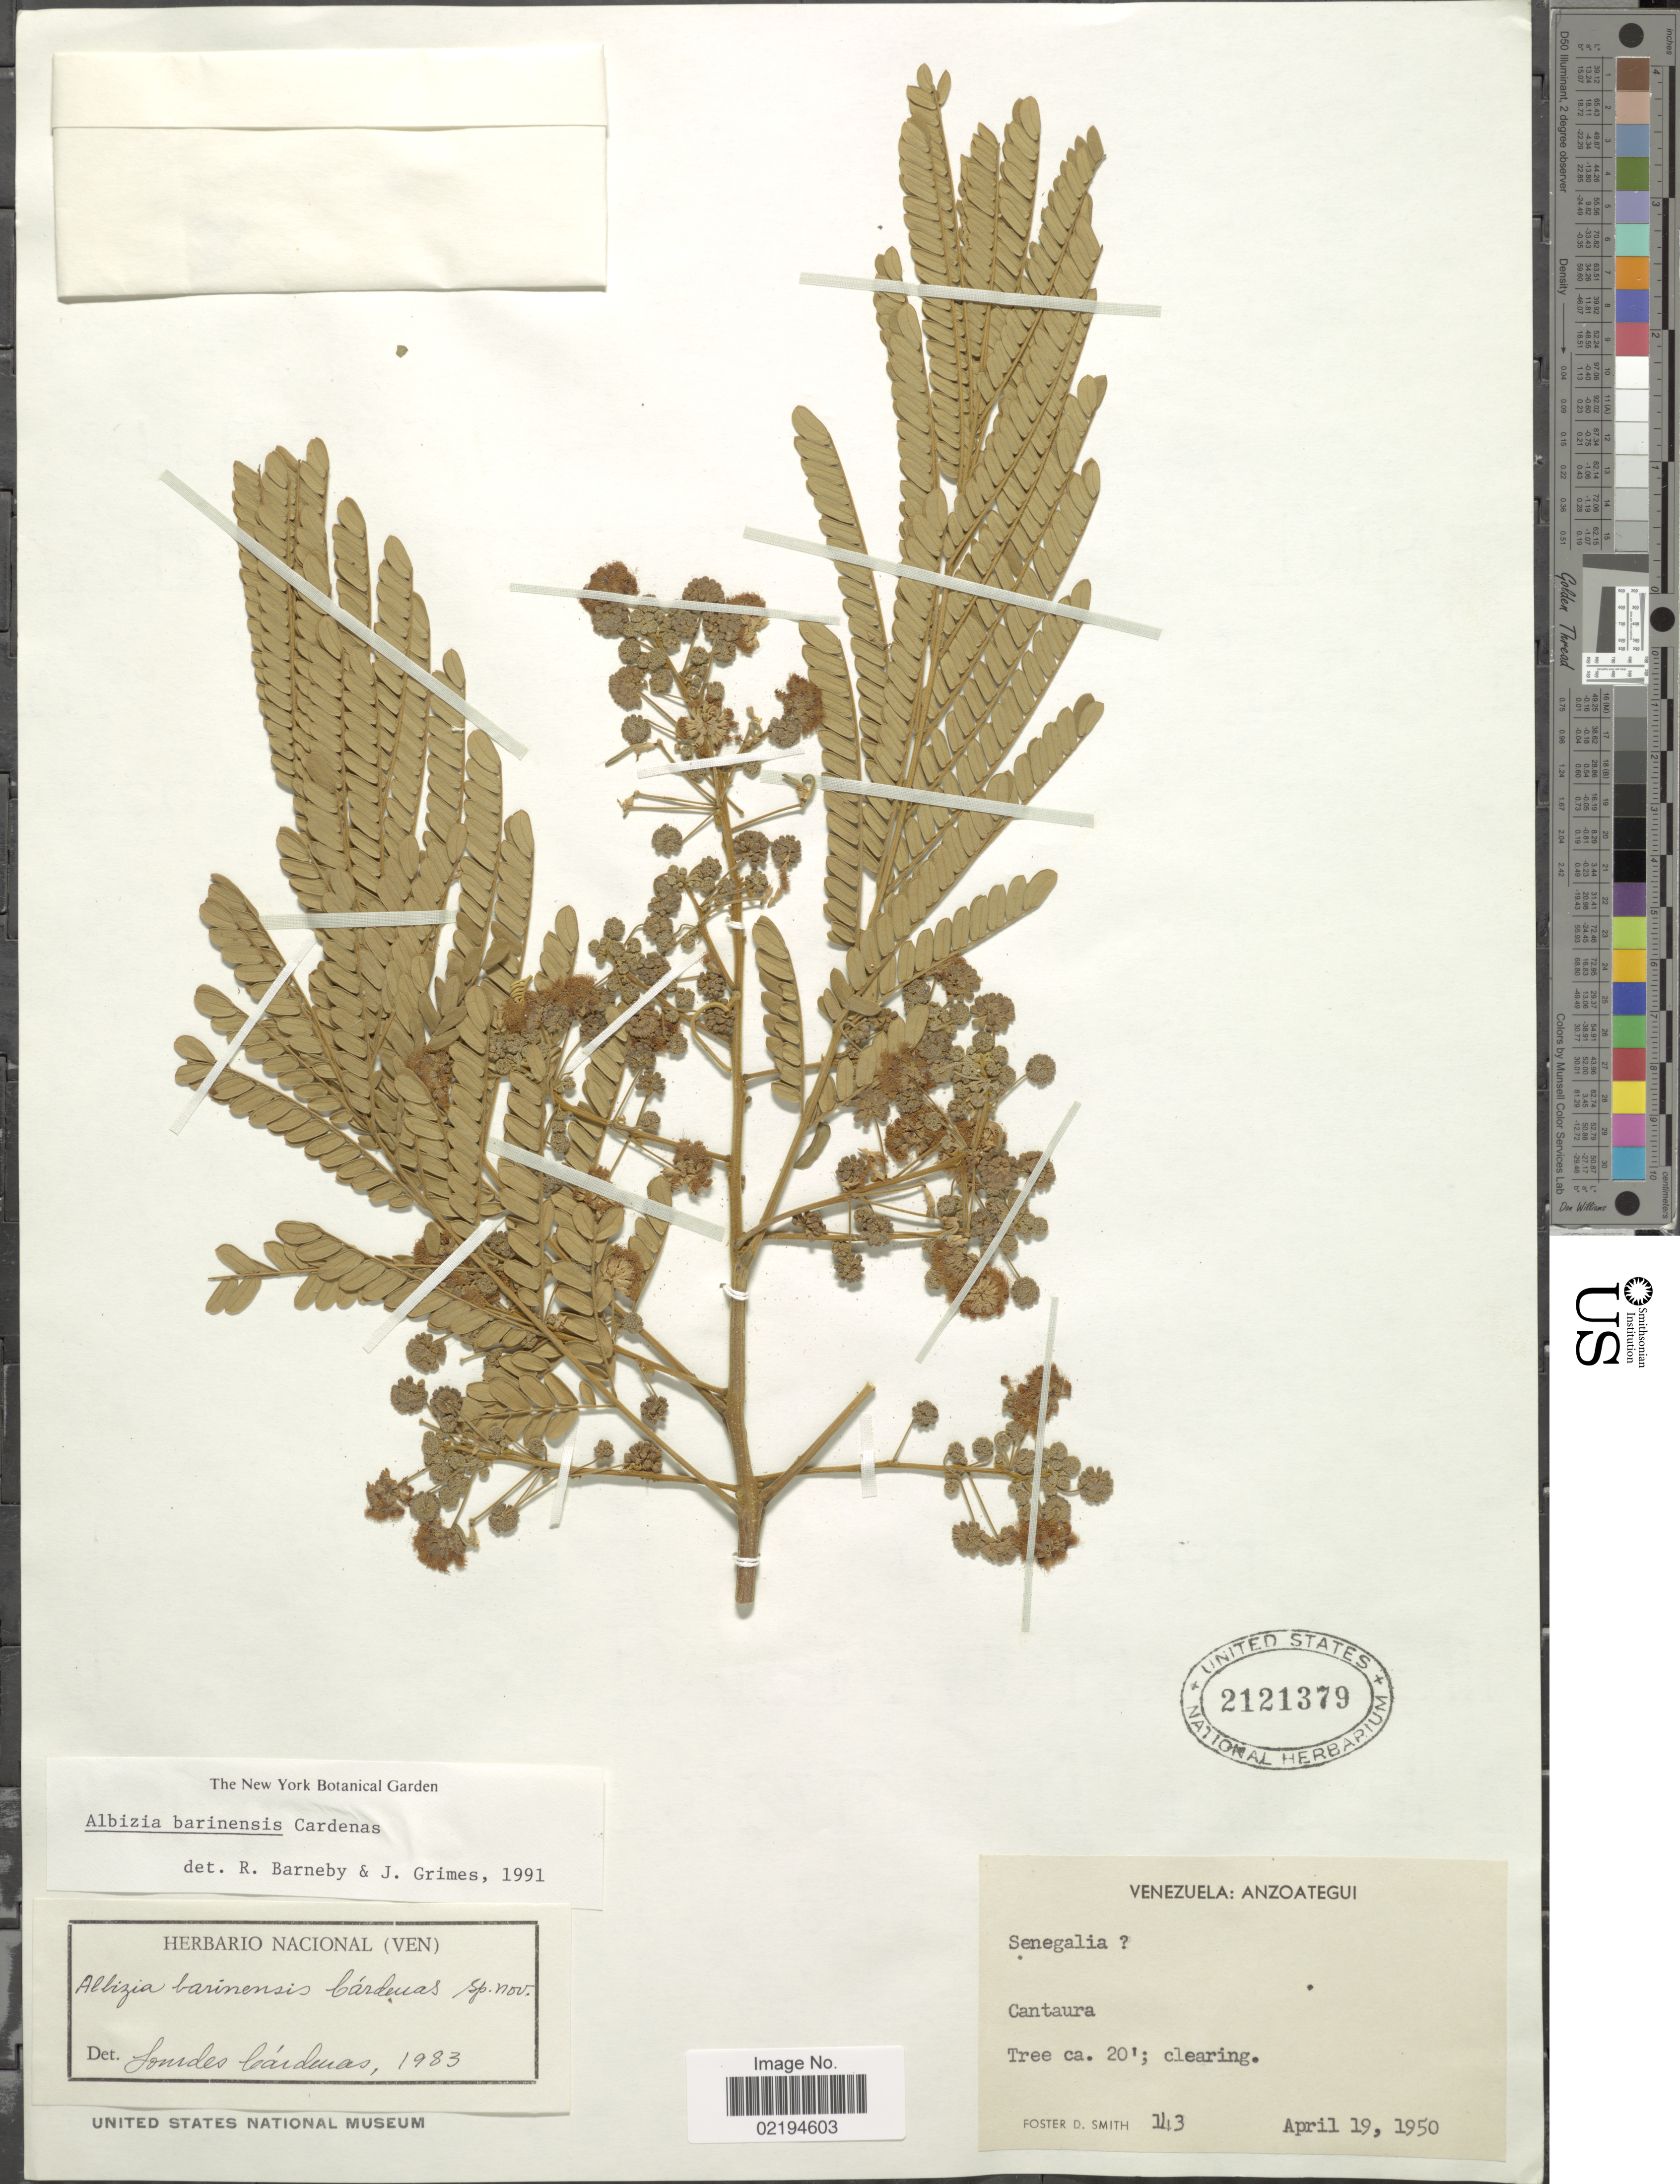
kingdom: Plantae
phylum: Tracheophyta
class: Magnoliopsida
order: Fabales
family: Fabaceae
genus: Pseudalbizzia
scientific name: Pseudalbizzia barinensis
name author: (L. Cárdenas) Koenen & Duno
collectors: F. Smith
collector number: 143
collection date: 1950-04-19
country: Venezuela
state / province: Anzoategui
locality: Cantaura.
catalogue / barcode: US 2121379